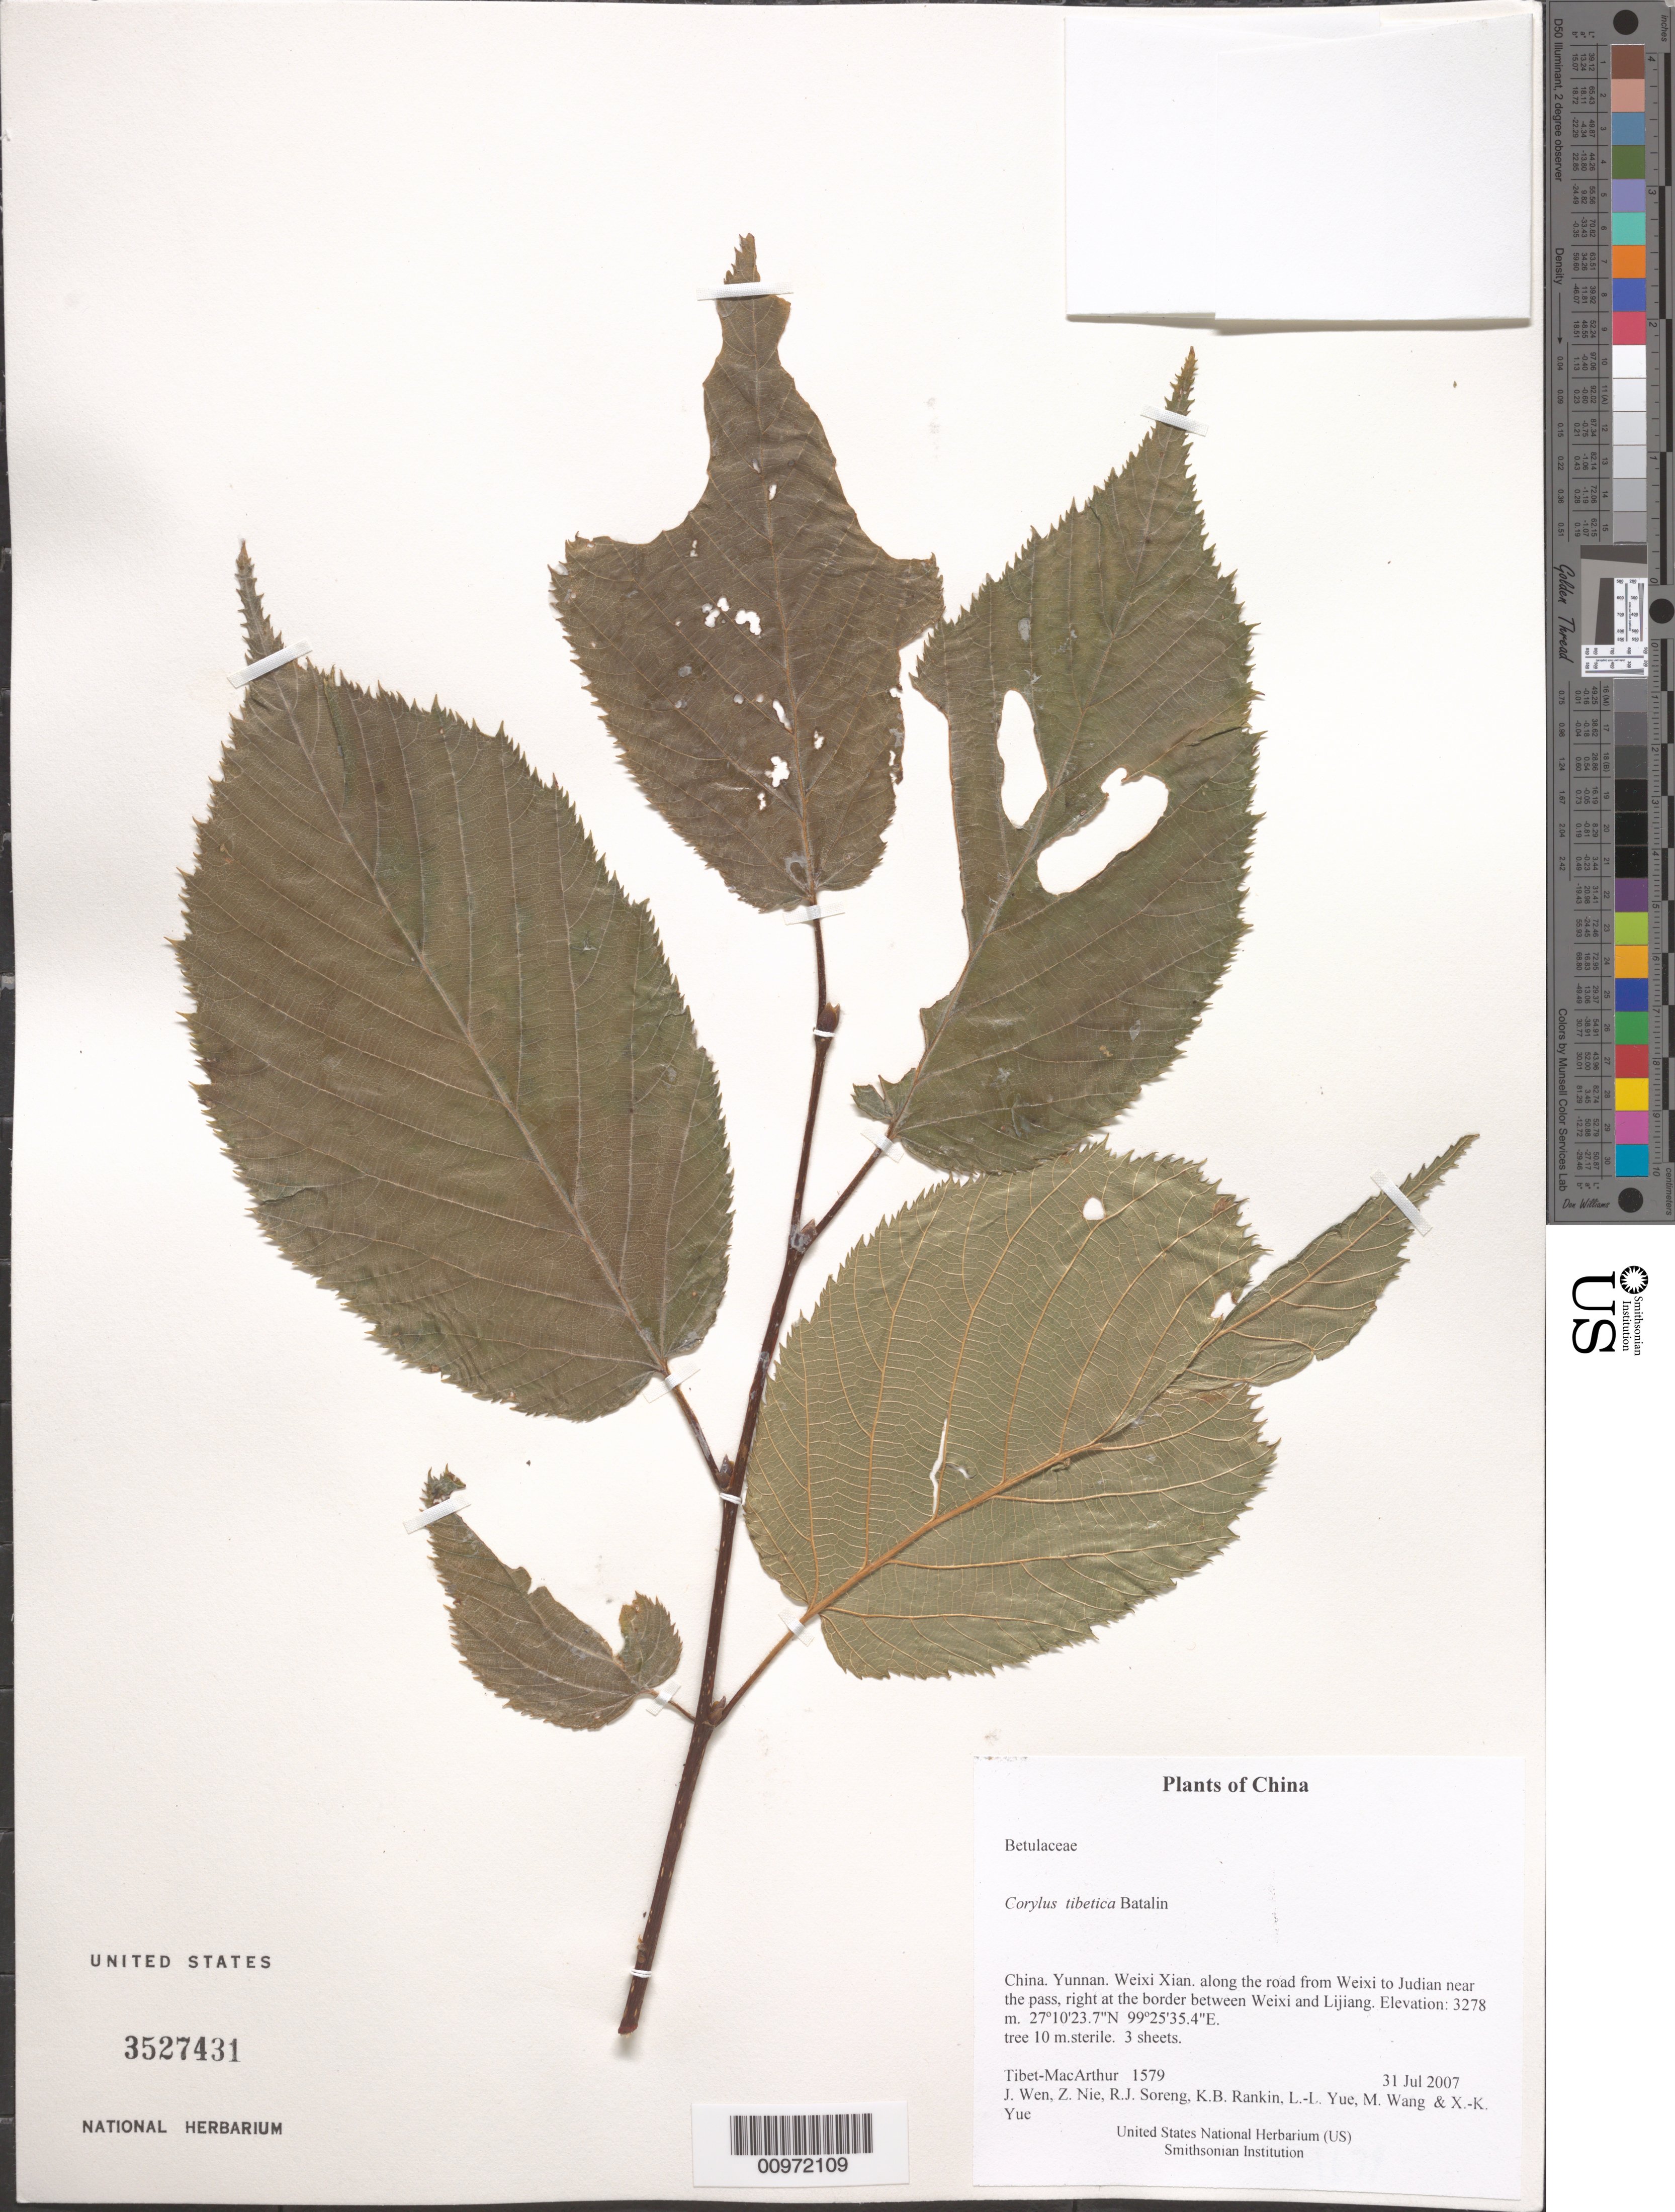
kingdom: Plantae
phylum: Tracheophyta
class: Magnoliopsida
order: Fagales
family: Betulaceae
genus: Corylus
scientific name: Corylus tibetica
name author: Batalin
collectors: Tibet-MacArthur, J. Wen, Z. Nie, R. J. Soreng, K. Rankin, L. Yue, M. Wang & X. Yue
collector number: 1579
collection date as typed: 31 Jul 2007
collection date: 2007-07-31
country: China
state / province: Yunnan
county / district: Weixi Xian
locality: along the road from Weixi to Judian near the pass, right at the border between Weixi and Lijiang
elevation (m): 3278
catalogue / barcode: US 3527431